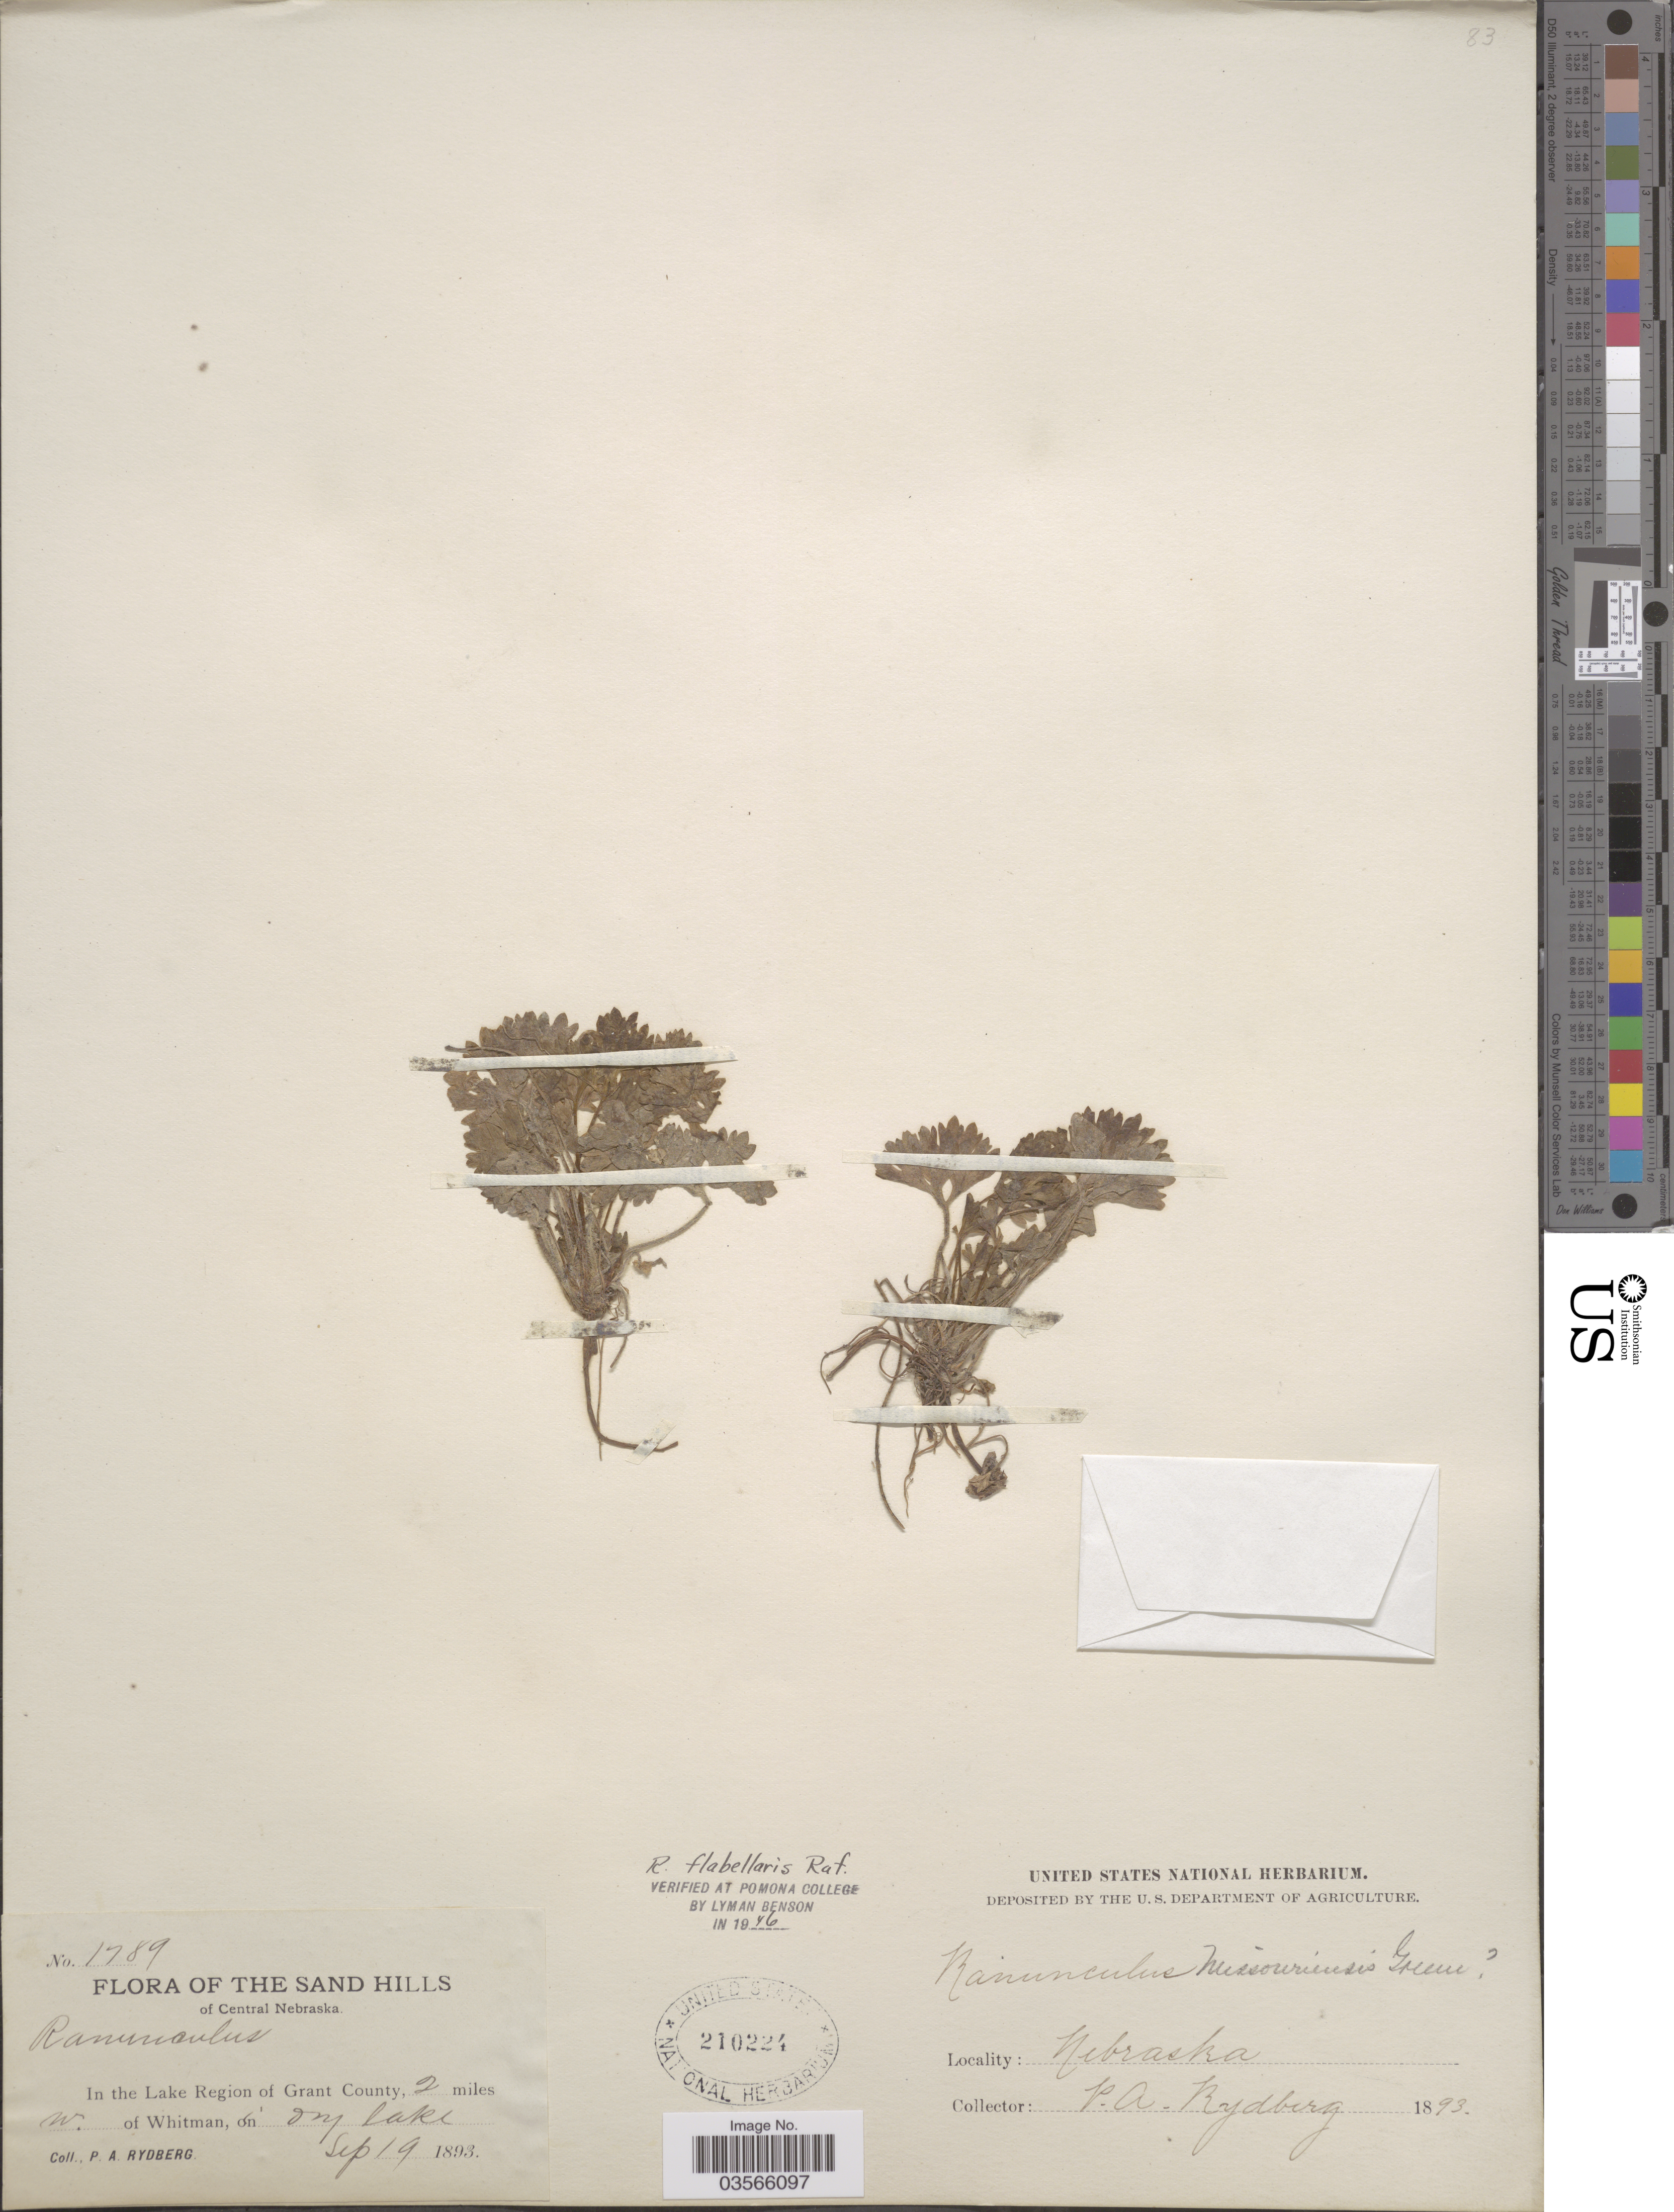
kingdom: Plantae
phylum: Tracheophyta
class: Magnoliopsida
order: Ranunculales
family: Ranunculaceae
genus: Ranunculus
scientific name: Ranunculus flabellaris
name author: Raf.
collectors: P. A. Rydberg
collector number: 1789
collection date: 1893-09-19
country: United States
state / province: Nebraska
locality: The Sand Hills of Central Nebraska. In the Lake Region of Grant County, 2 miles W. of Whitman.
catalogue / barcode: US 210224